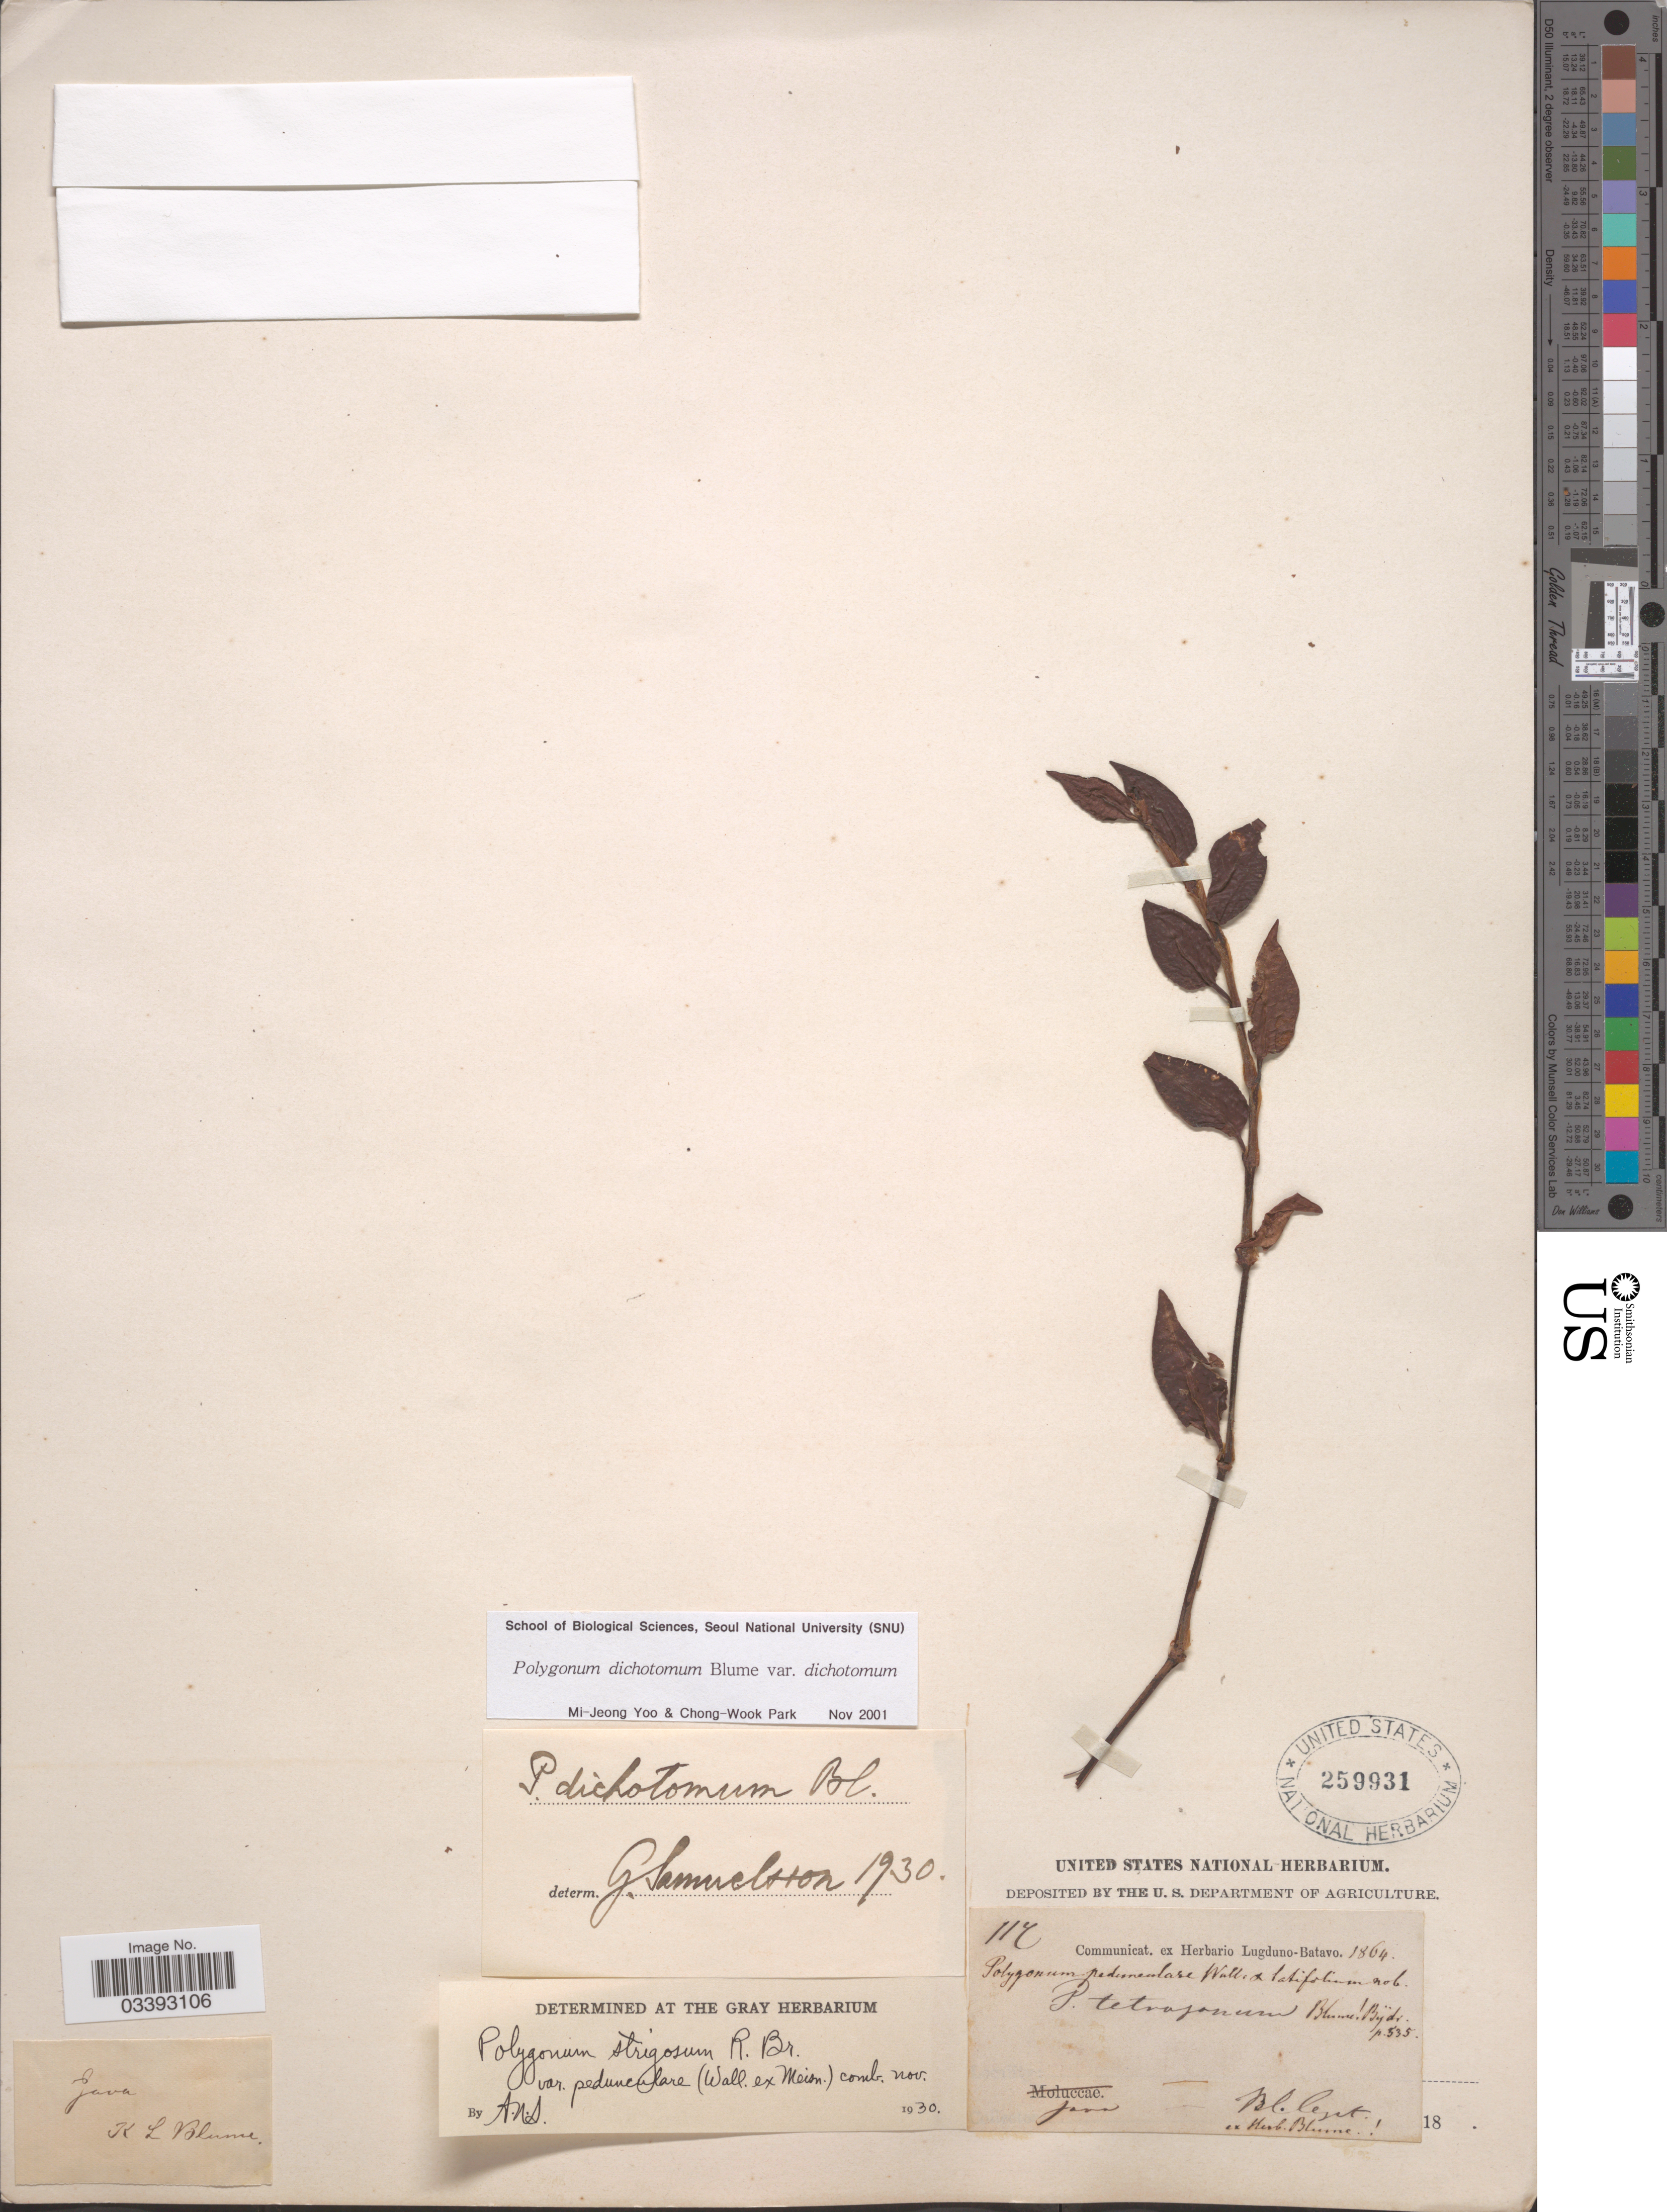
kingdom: Plantae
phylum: Tracheophyta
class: Magnoliopsida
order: Caryophyllales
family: Polygonaceae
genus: Persicaria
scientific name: Persicaria dichotoma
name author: (Blume) Masam.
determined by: Wagner, W. L., (BOT), Smithsonian Institution - National Museum of Natural History (UNITED STATES)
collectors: C. L. von Blume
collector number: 117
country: Indonesia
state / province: Java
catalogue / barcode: US 259931